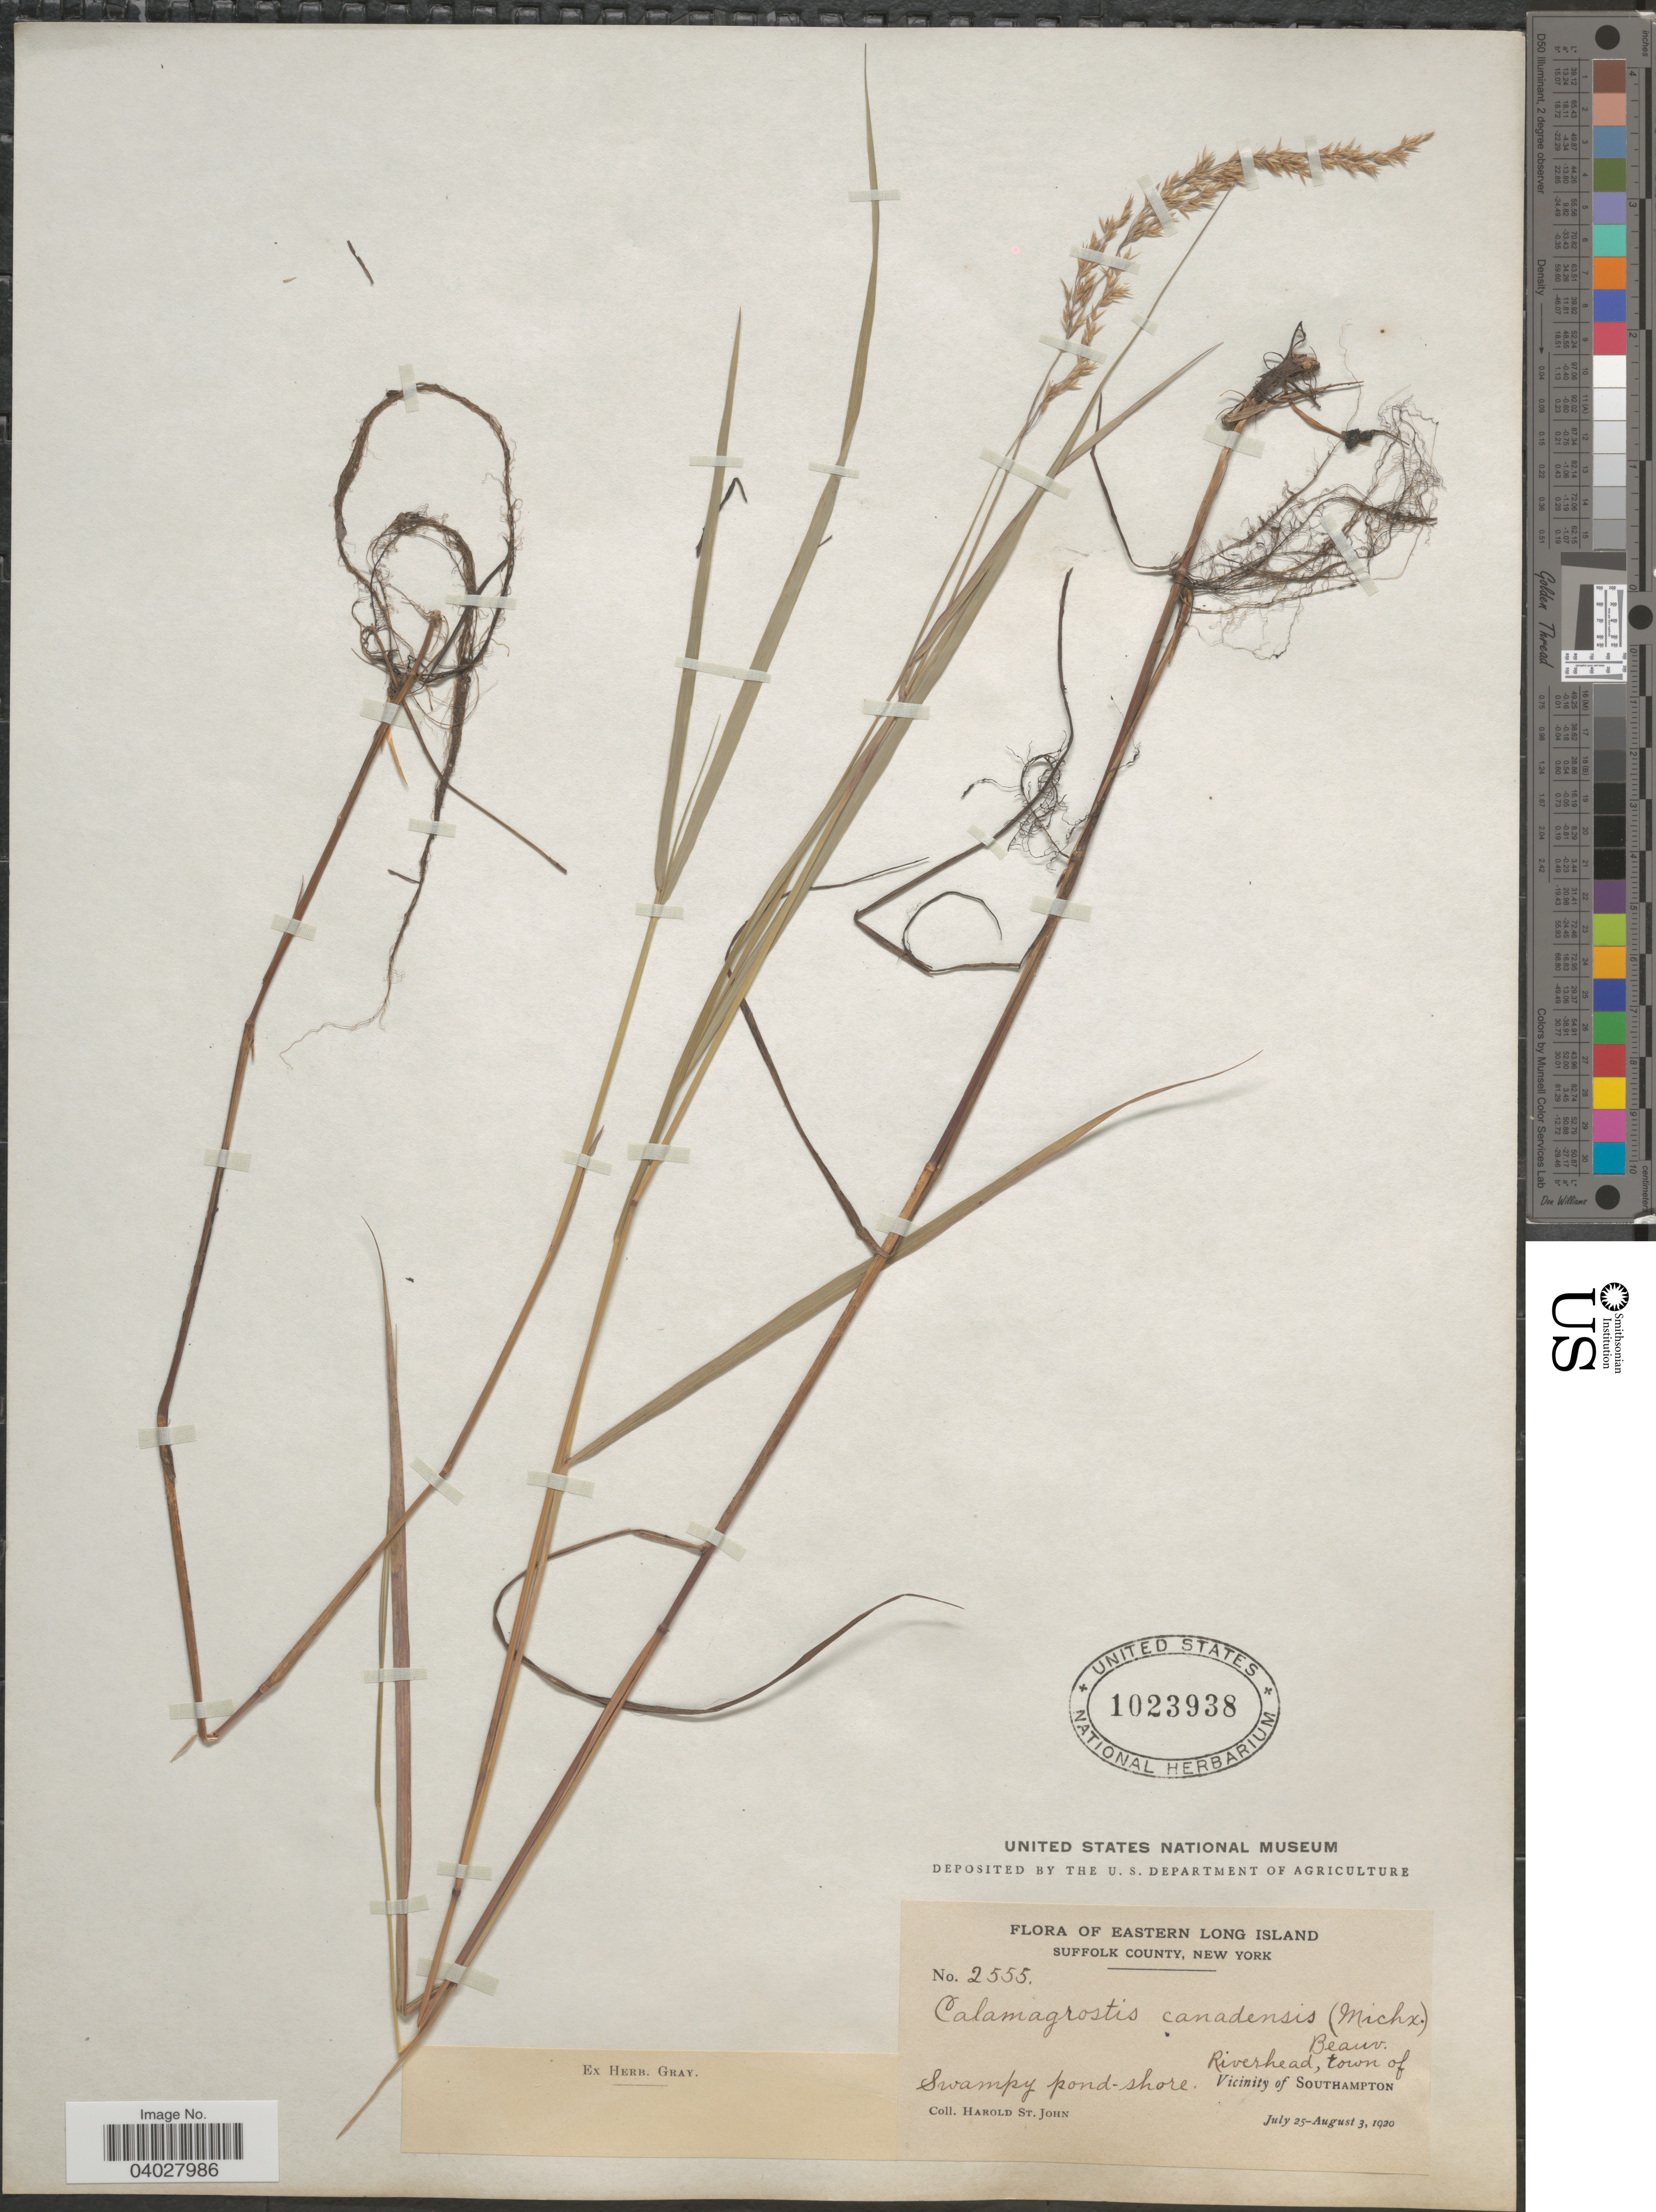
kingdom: Plantae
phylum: Tracheophyta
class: Liliopsida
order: Poales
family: Poaceae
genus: Calamagrostis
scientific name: Calamagrostis canadensis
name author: (Michx.) P. Beauv.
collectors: H. St. John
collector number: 2555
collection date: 1920-07-25/1920-08-03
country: United States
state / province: New York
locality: Eastern Long Island. Suffolk County. Riverhead, town of swampy pond-shore. Vicinity of Southampton.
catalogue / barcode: US 1023938